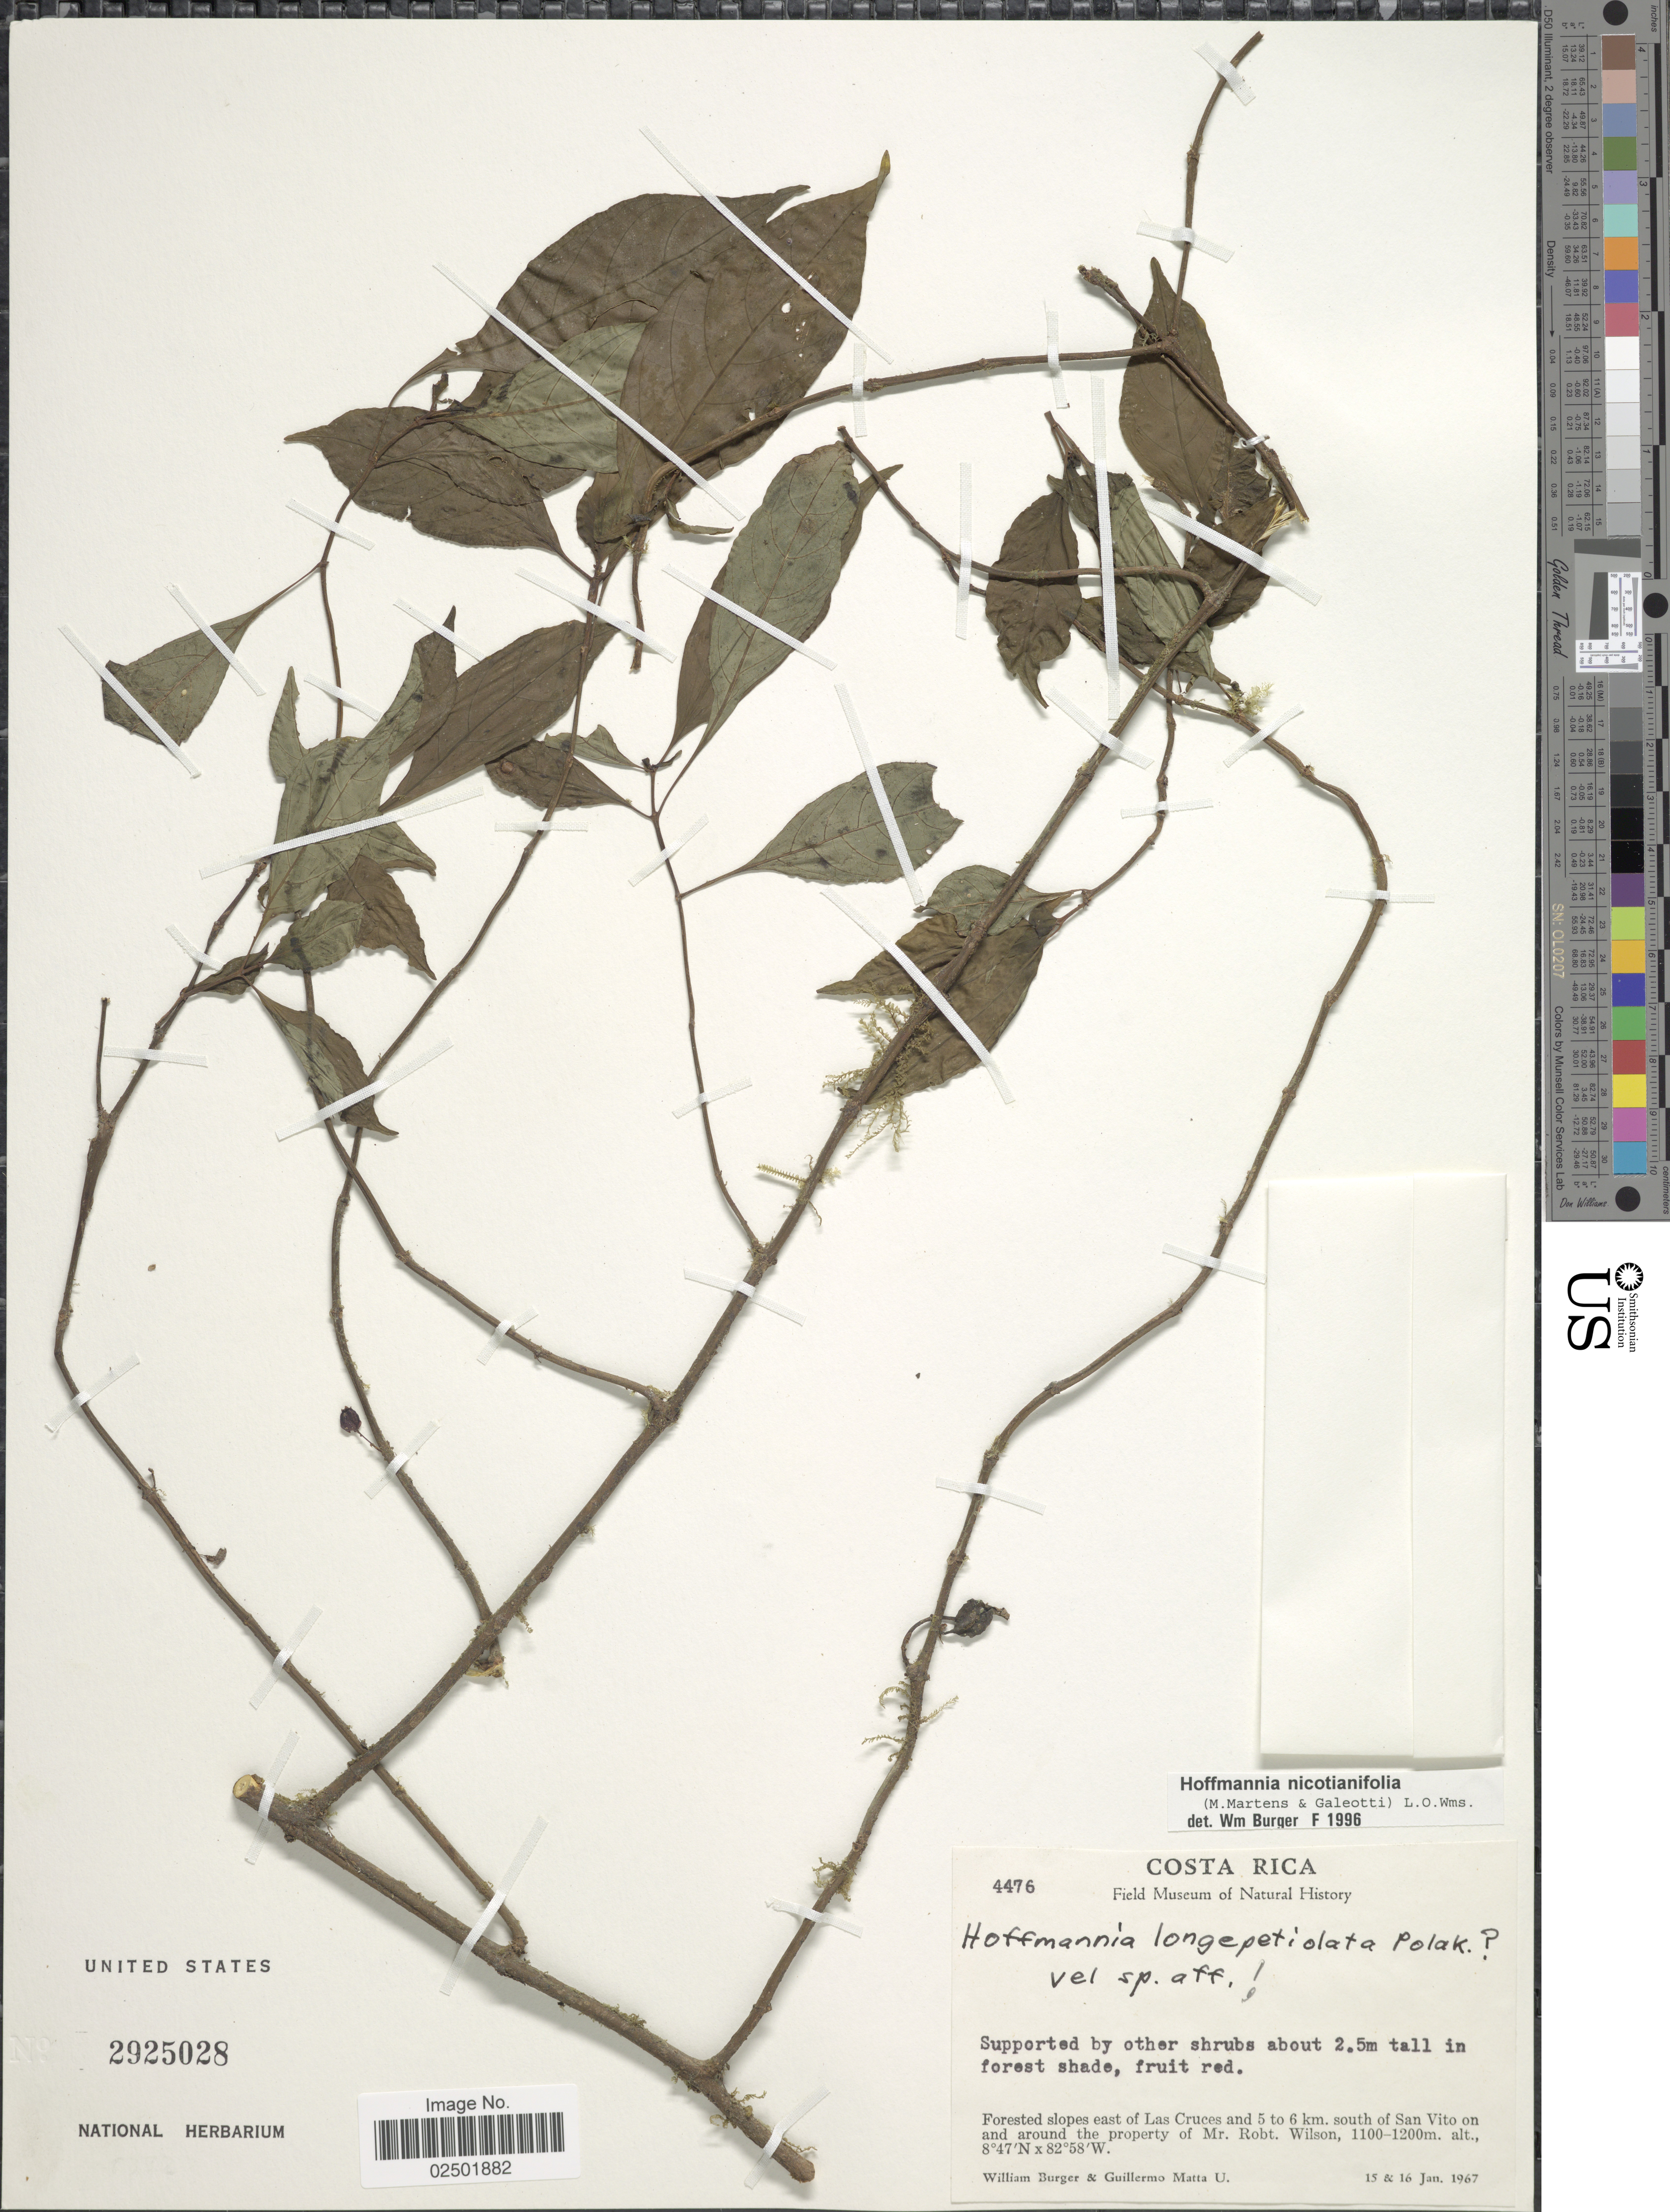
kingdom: Plantae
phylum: Tracheophyta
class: Magnoliopsida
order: Gentianales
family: Rubiaceae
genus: Hoffmannia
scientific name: Hoffmannia nicotianifolia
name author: (M. Martens & Galeoti) L.O. Williams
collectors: W. Burger & G. Matta U.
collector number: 4476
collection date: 1967-01-15/1967-01-16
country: Costa Rica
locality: Forested slopes east of Las Cruces and 5 to 6 km south of San Vito on and around the property of Mr Robt Wilson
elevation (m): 1100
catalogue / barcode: US 2925028